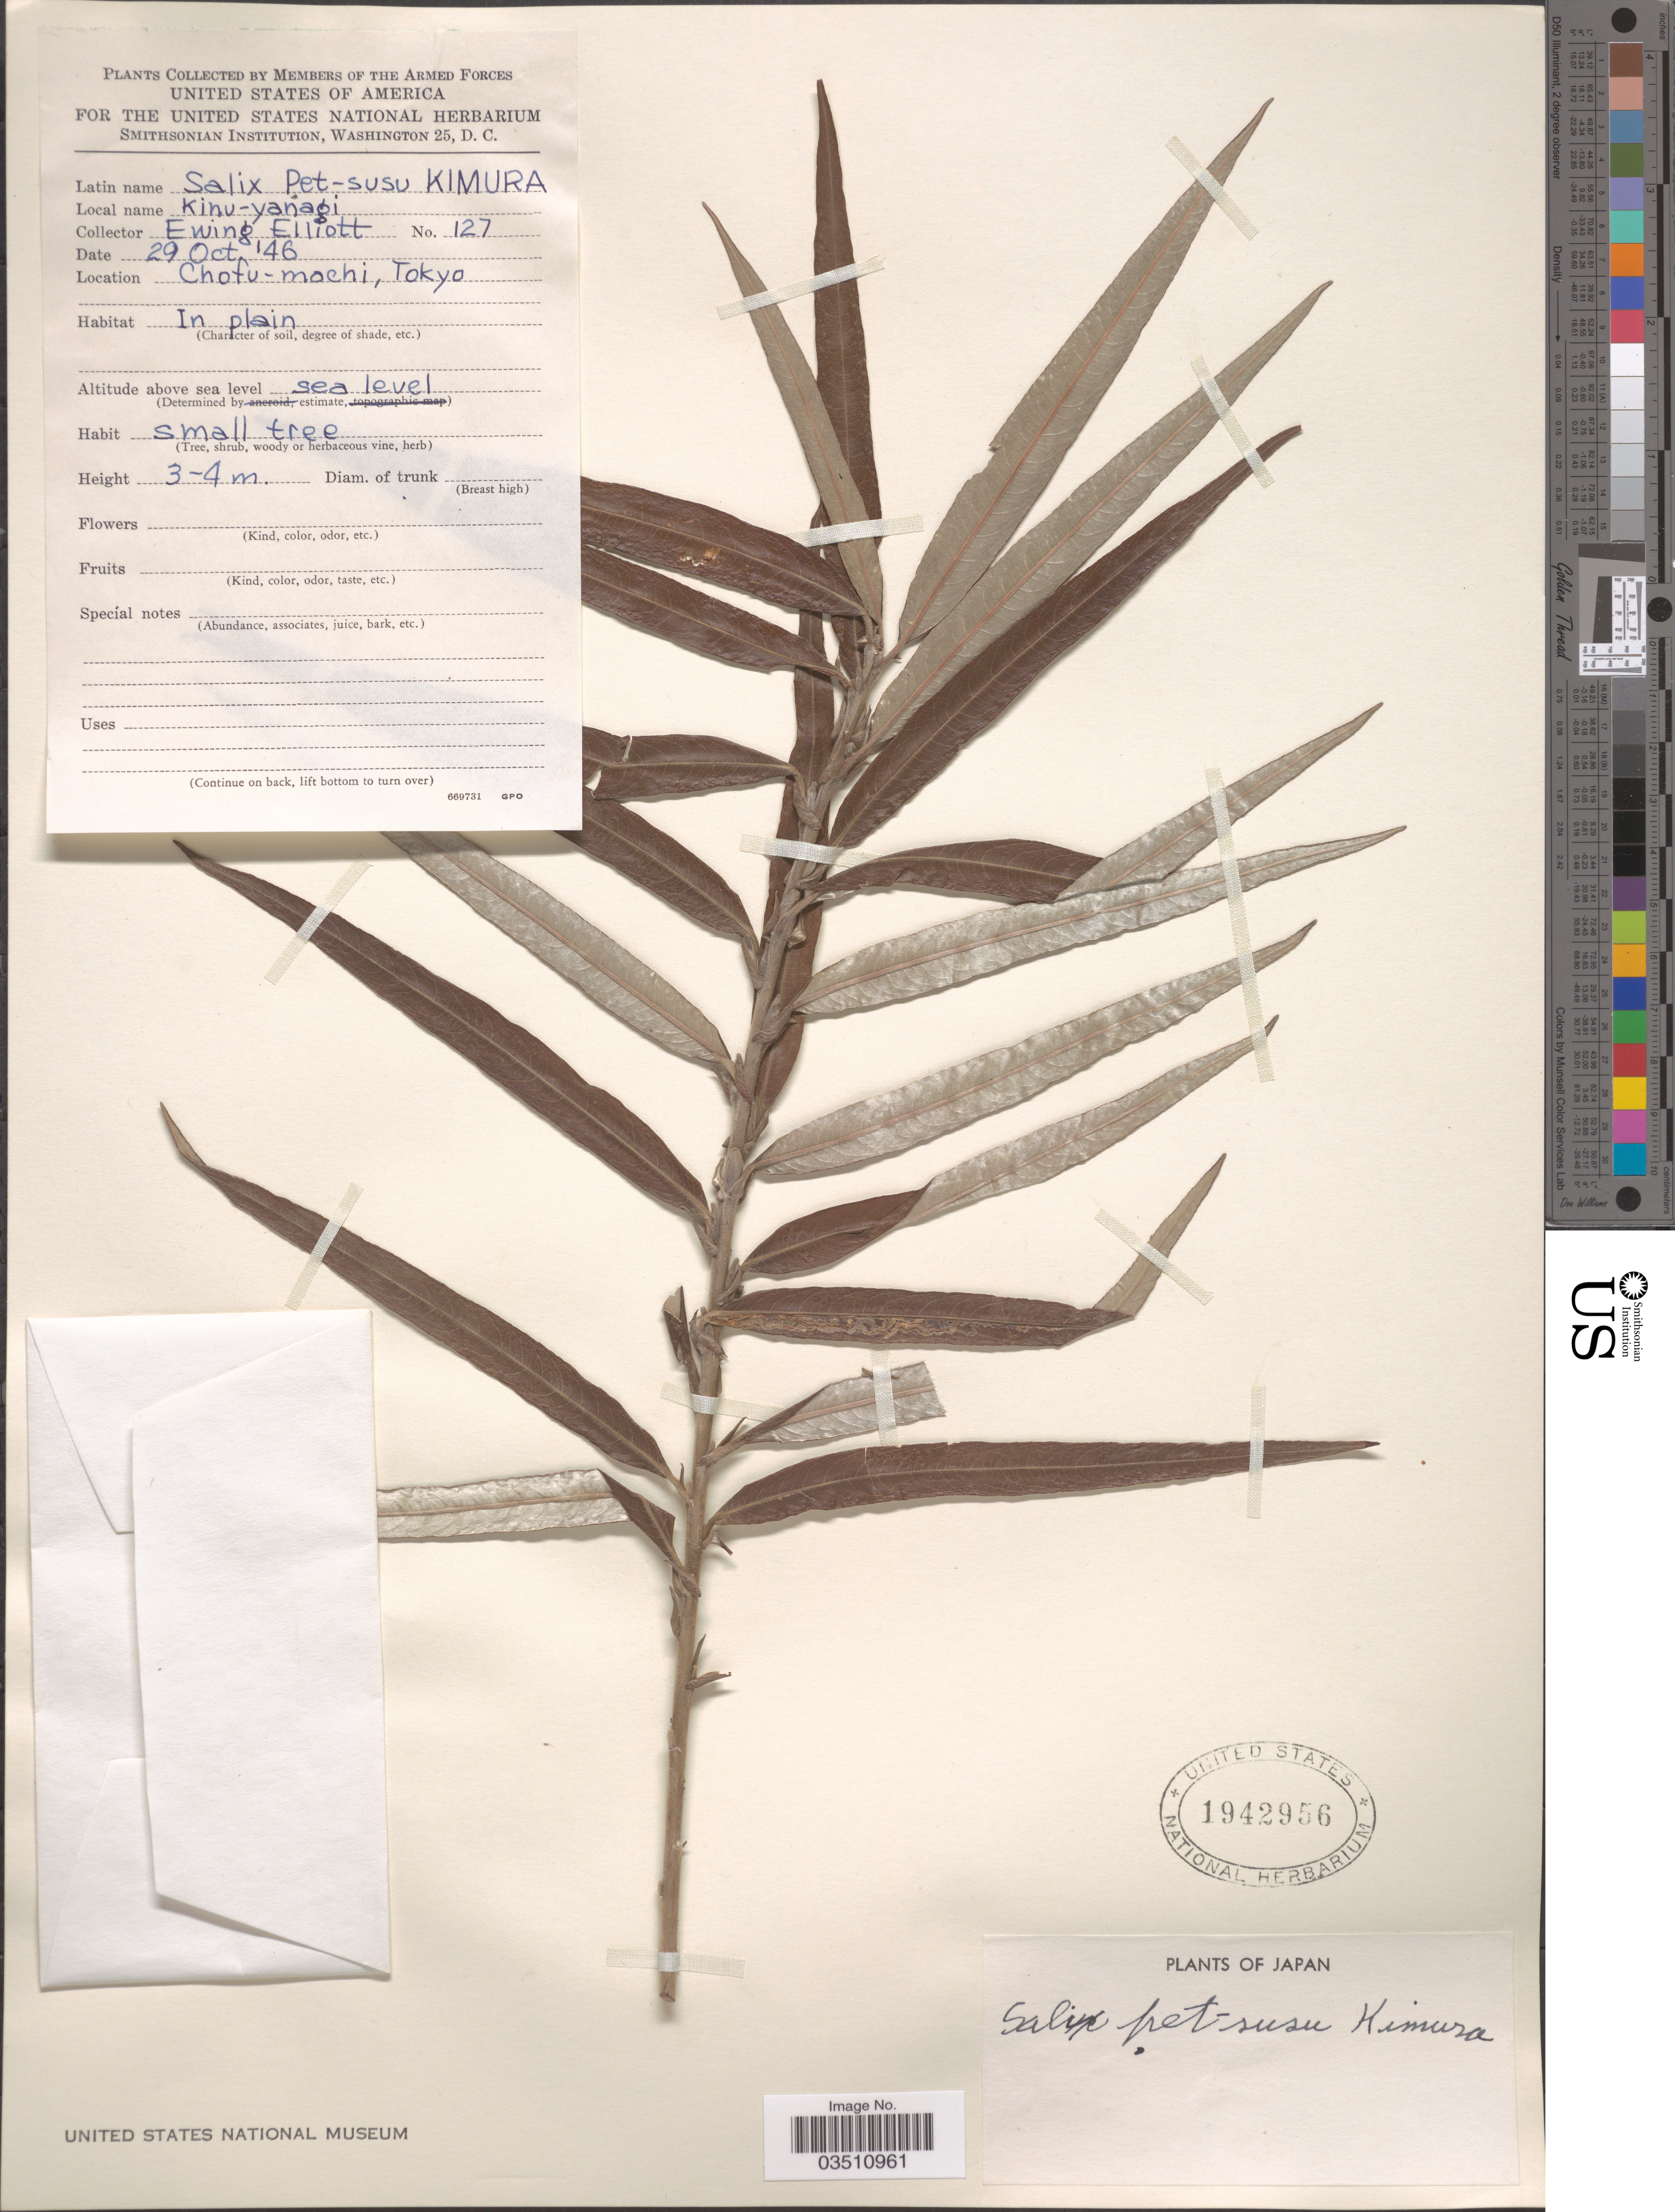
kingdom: Plantae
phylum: Tracheophyta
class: Magnoliopsida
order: Malpighiales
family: Salicaceae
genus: Salix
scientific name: Salix petsusu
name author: Kimura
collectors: E. Elliott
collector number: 127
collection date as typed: Transcribed d/m/y: 29/10/46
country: Japan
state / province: Tokyo, Federal City of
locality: Chofu-mochi.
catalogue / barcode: US 1942956